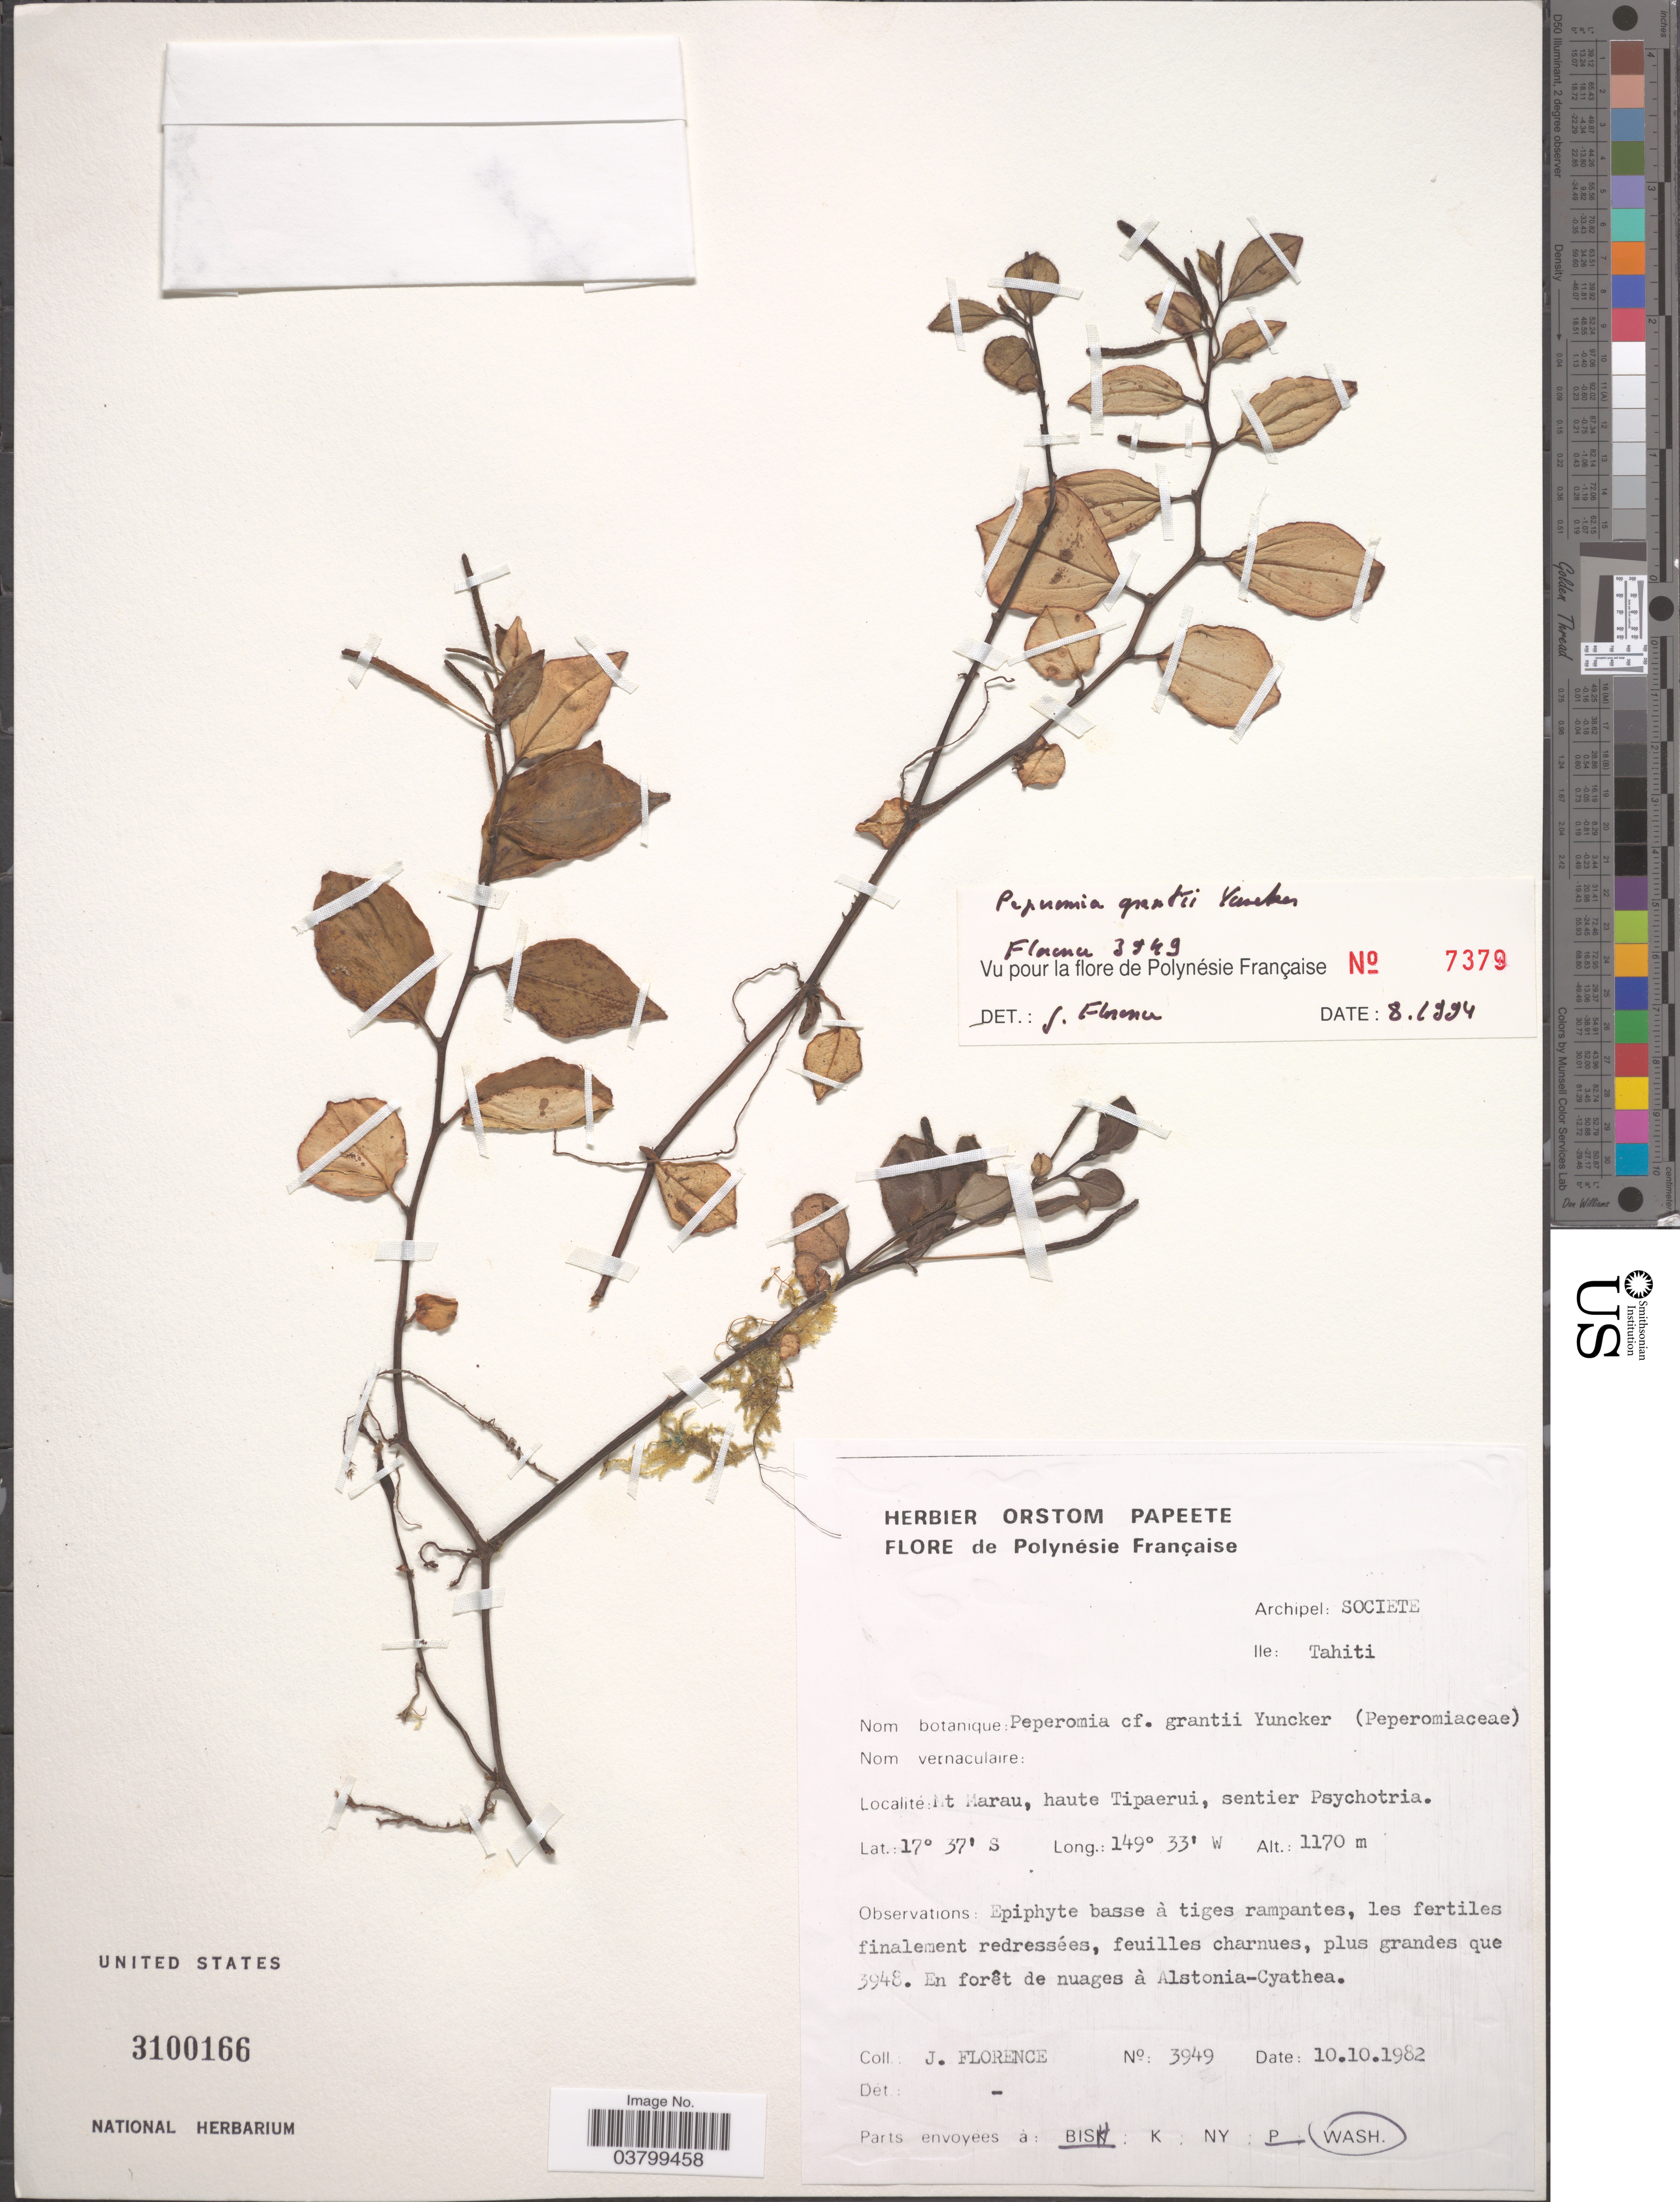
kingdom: Plantae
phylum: Tracheophyta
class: Magnoliopsida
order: Piperales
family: Piperaceae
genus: Peperomia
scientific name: Peperomia grantii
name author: Yunck.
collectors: J. Florence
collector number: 3949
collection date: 1982-10-10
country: French Polynesia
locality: Archipel: Societe. Ile: Tahiti. Mt Marau, haute Tipaerui, sentier Psychotria.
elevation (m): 1170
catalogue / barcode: US 3100166